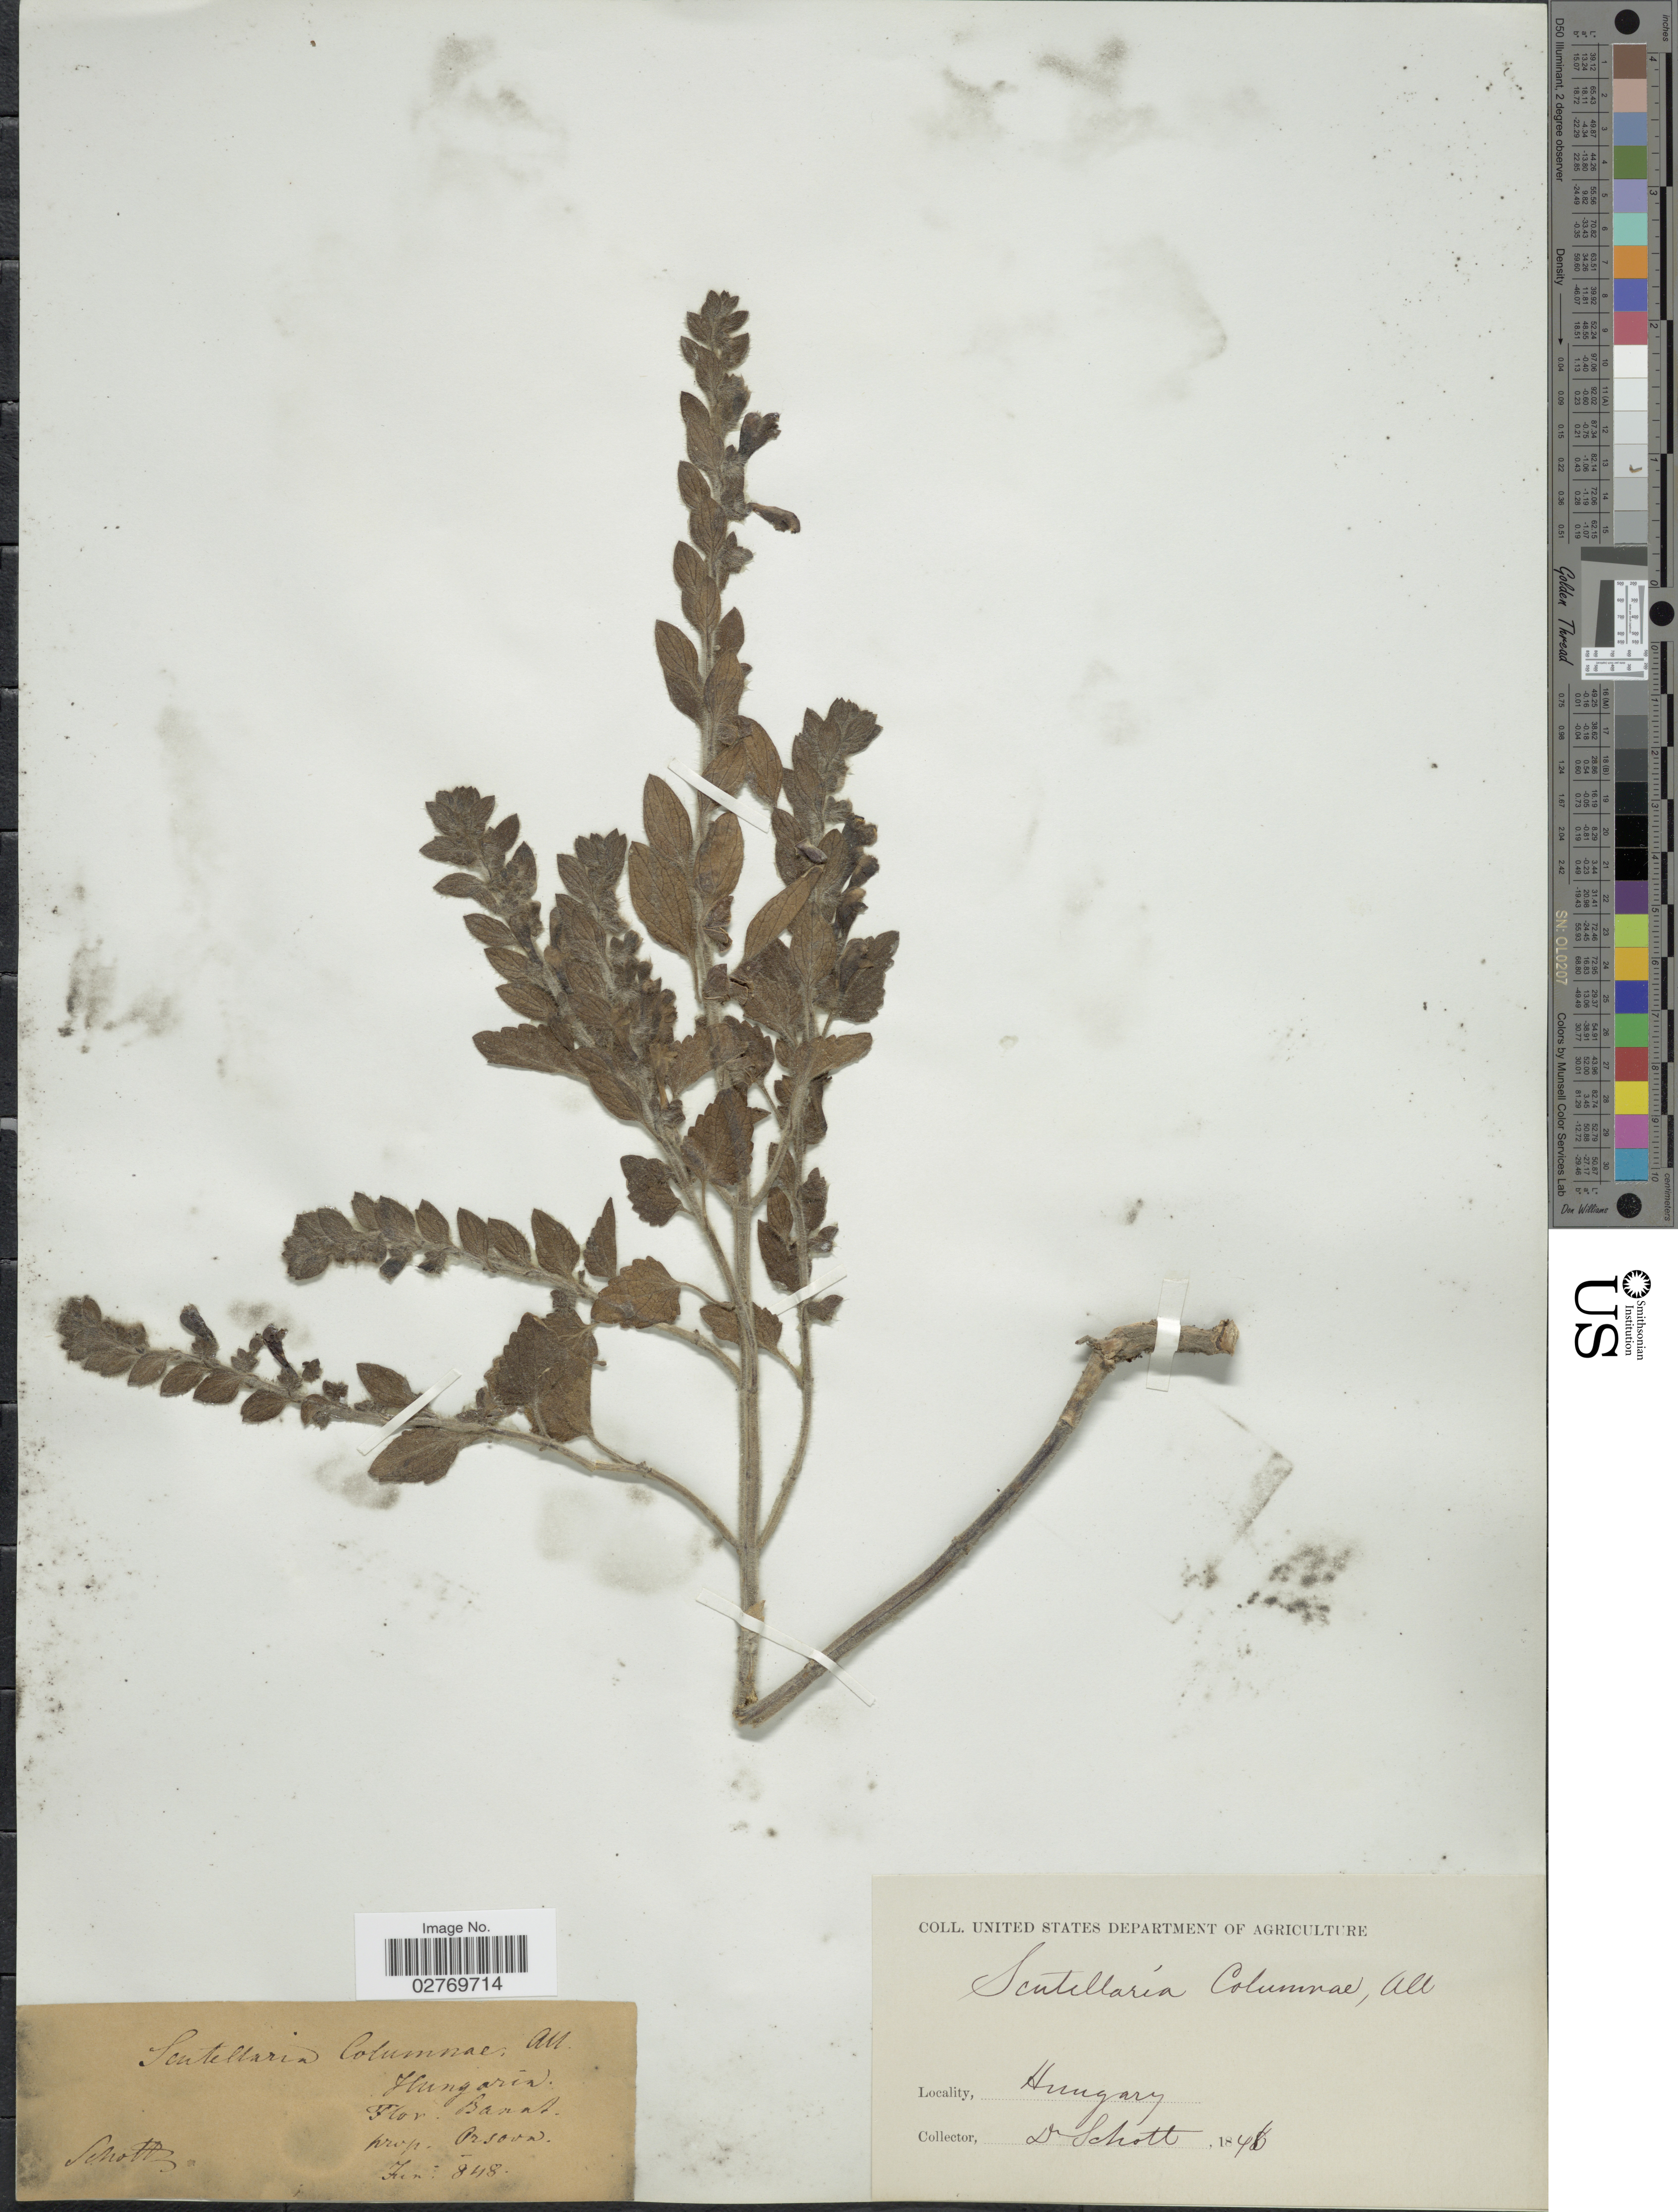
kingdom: Plantae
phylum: Tracheophyta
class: Magnoliopsida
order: Lamiales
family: Lamiaceae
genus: Scutellaria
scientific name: Scutellaria columnae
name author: All.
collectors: A. C. V. Schott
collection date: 1848-06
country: Hungary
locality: Hungaria. Prov. Banat, prop. Prsova.